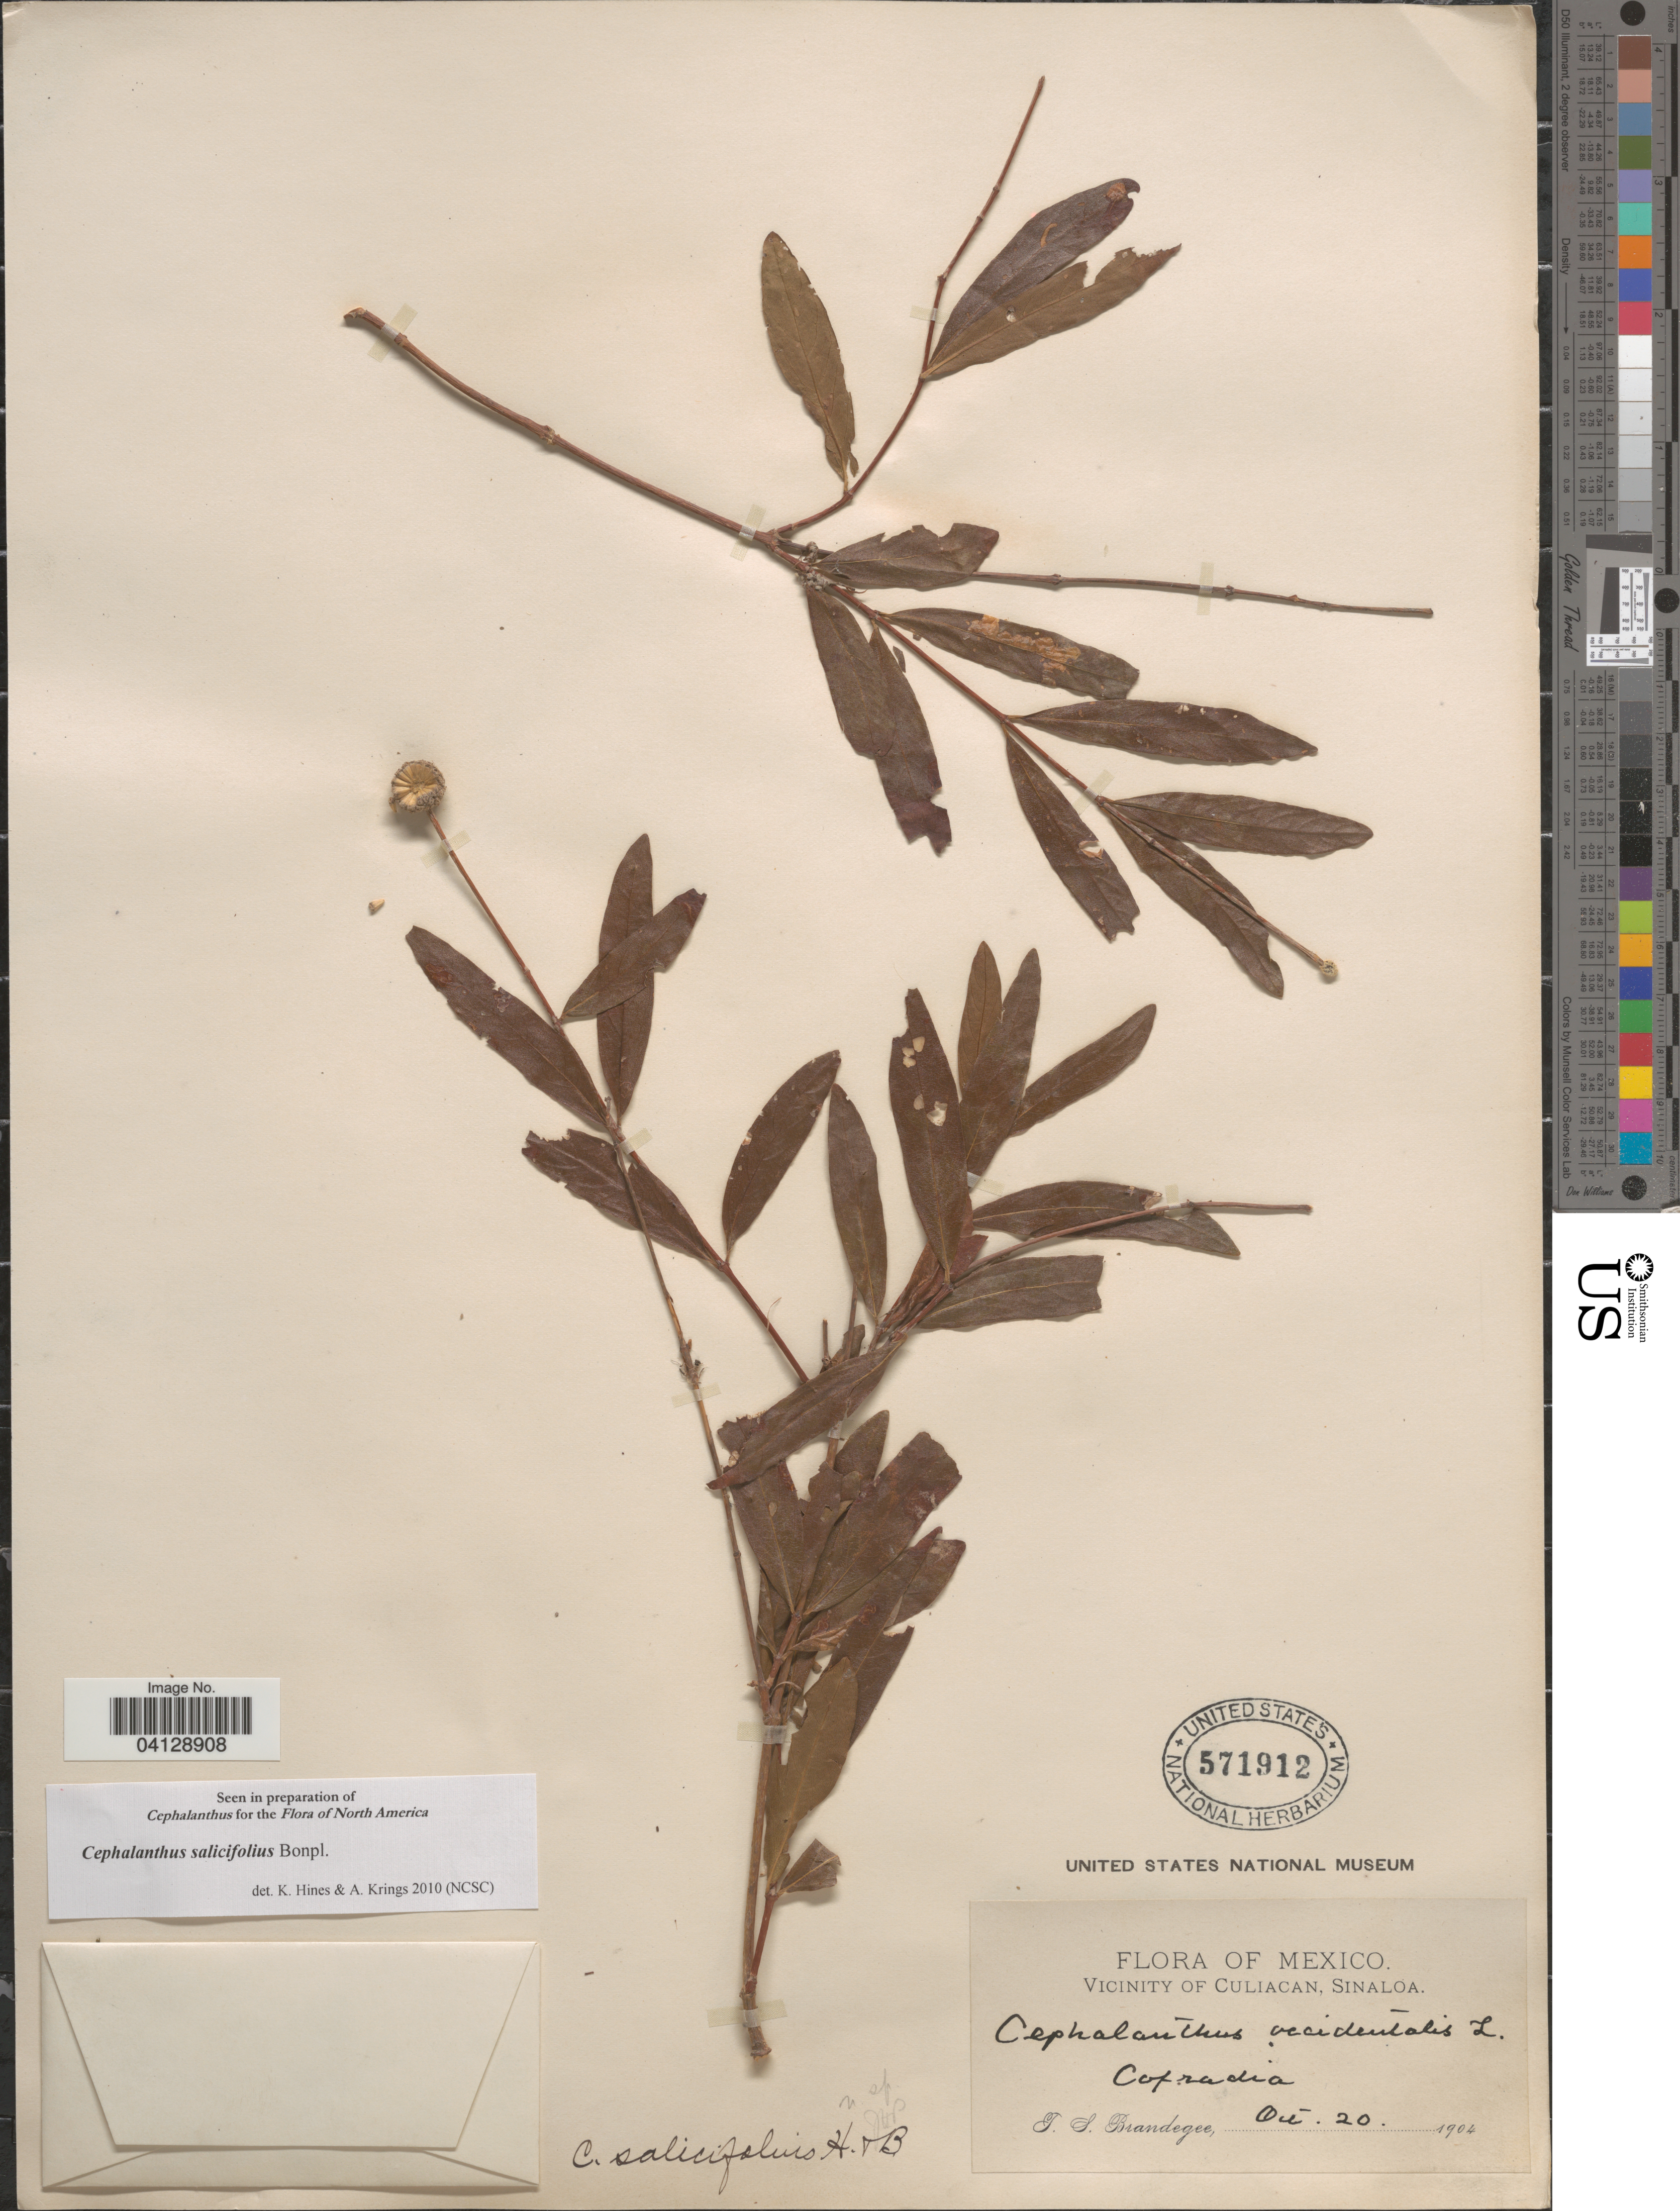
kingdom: Plantae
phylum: Tracheophyta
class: Magnoliopsida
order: Gentianales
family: Rubiaceae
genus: Cephalanthus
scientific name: Cephalanthus salicifolius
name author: Bonpl.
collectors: T. S. Brandegee (herbarium)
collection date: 1904-10-20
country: Mexico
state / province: Sinaloa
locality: Vicinity of Culiacan.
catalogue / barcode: US 571912